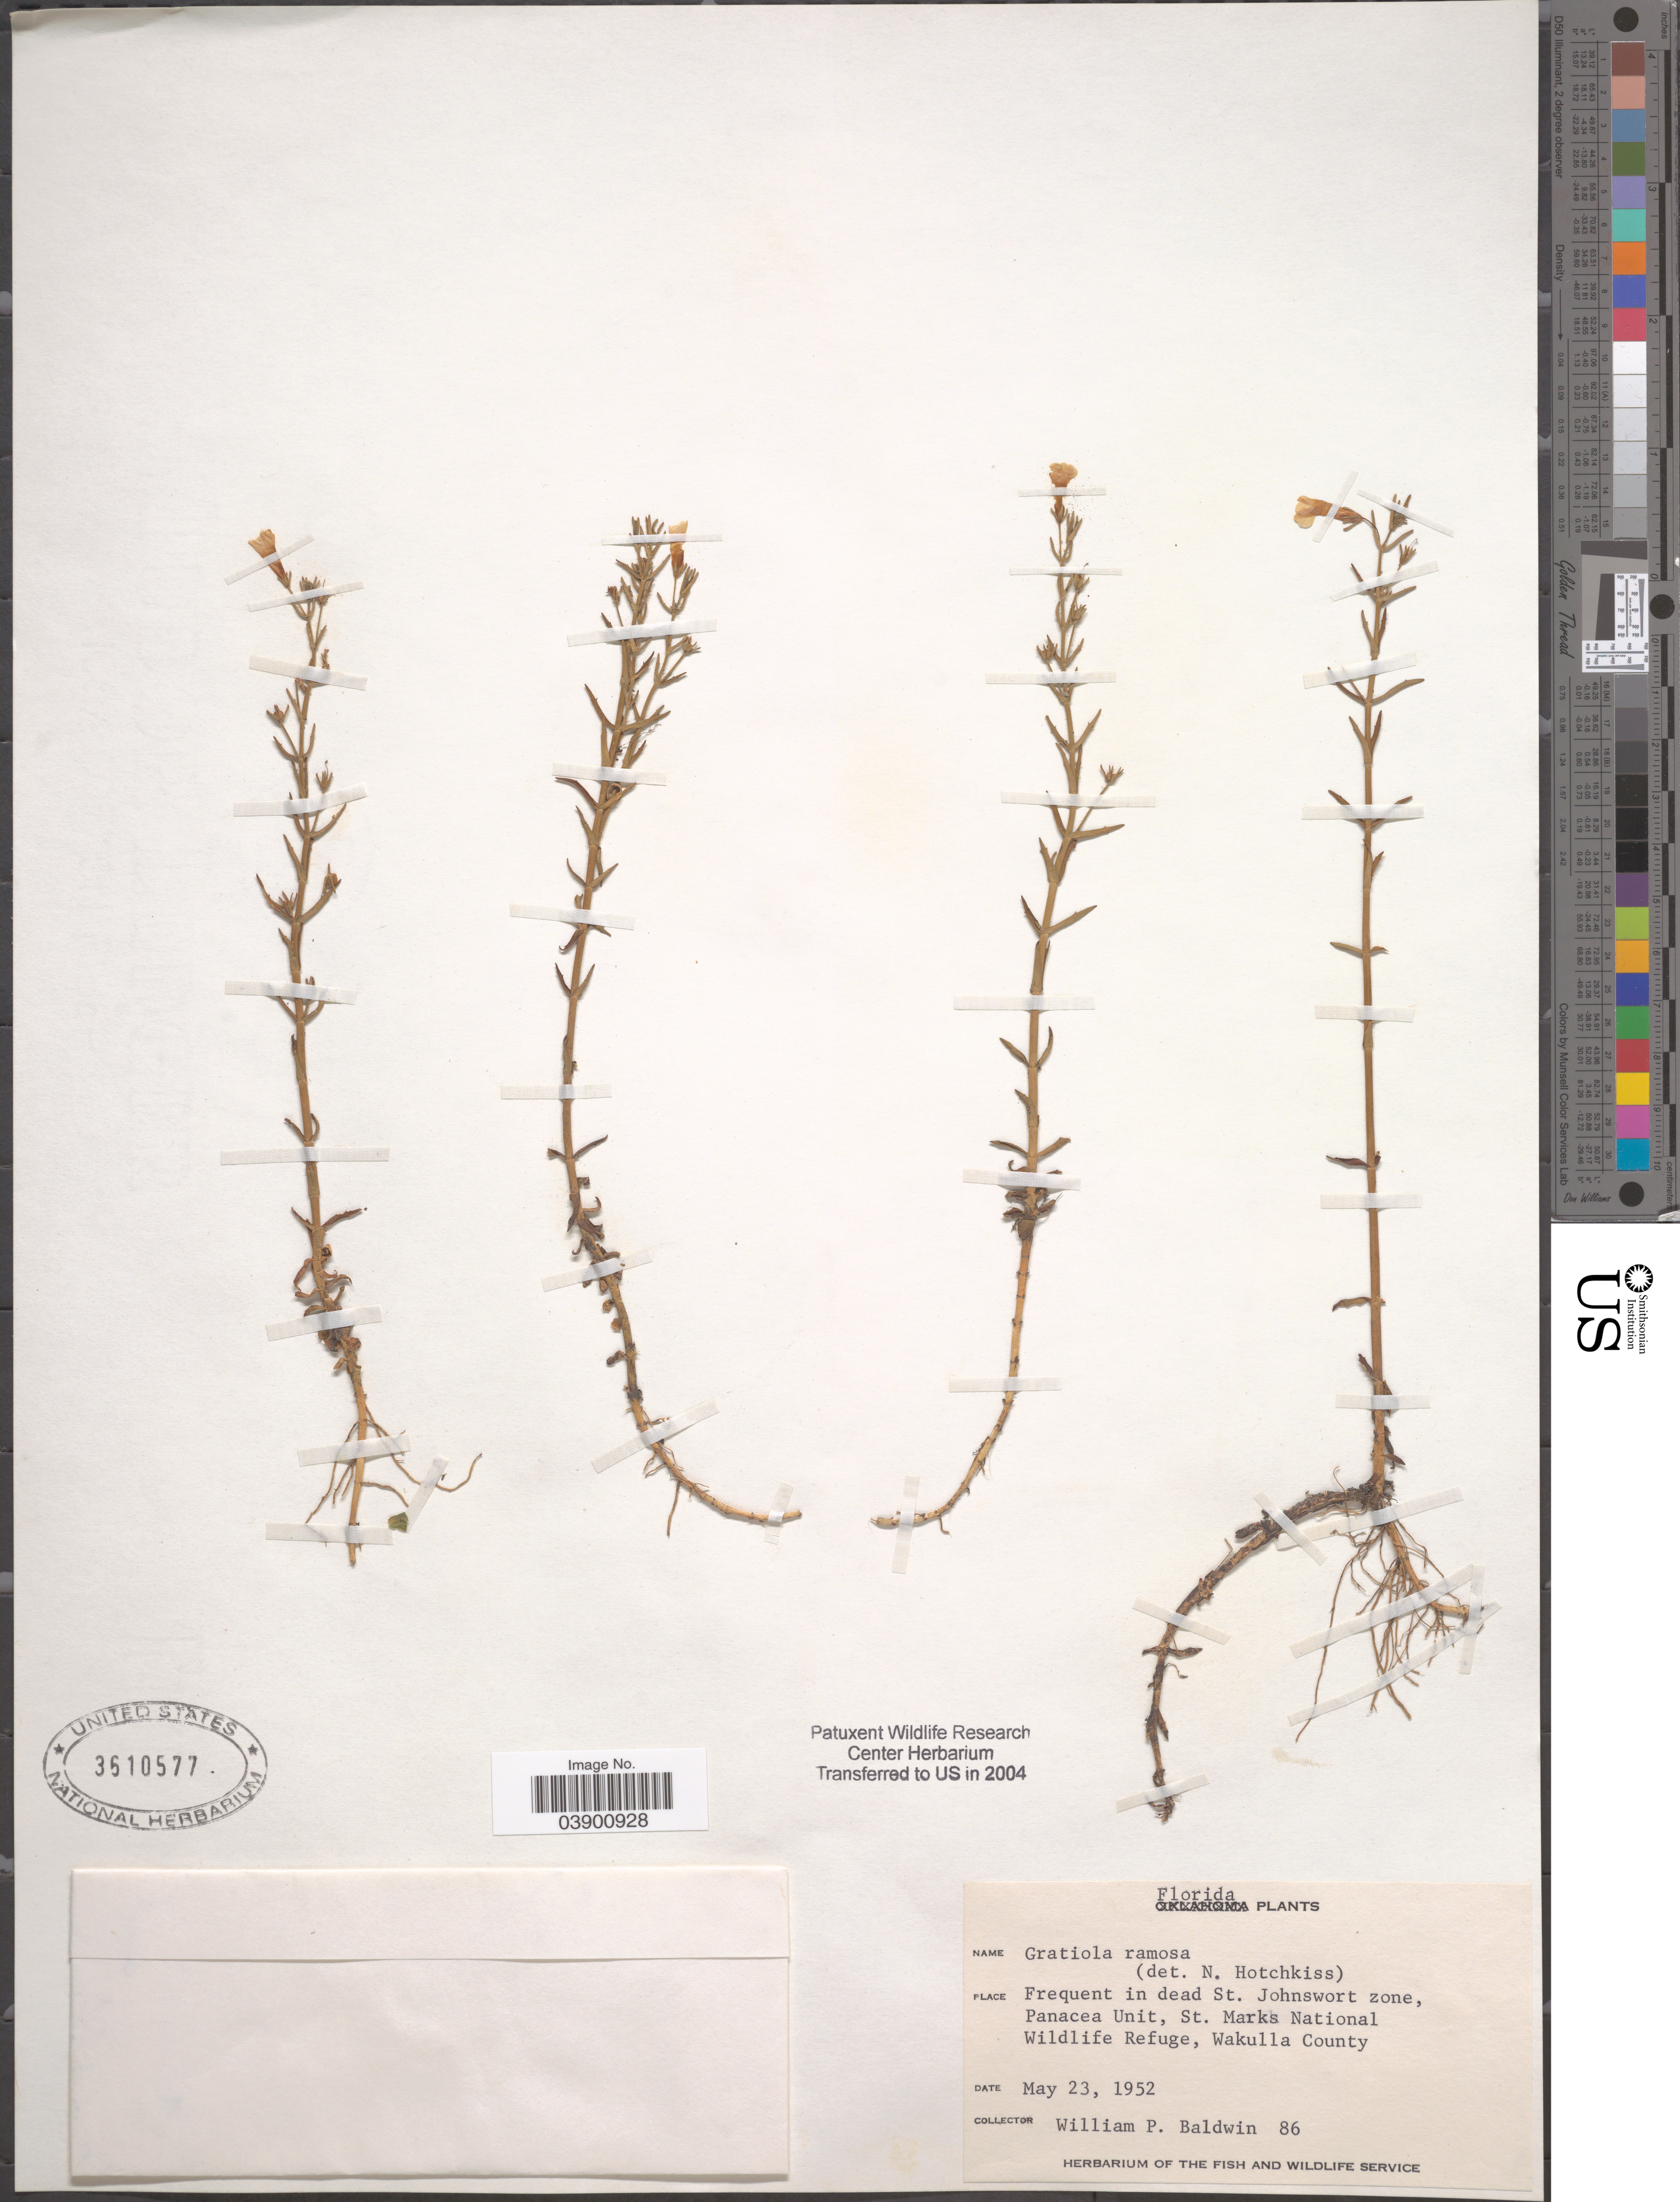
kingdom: Plantae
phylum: Tracheophyta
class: Magnoliopsida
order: Lamiales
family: Plantaginaceae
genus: Gratiola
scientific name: Gratiola ramosa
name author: Walter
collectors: W. Baldwin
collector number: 86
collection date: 1952-05-23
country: United States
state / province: Florida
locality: In dead St. Johnswort zone, Panacea Unit, St. Marks National Wildlife Refuge, Wakulla County.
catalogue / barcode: US 3610577